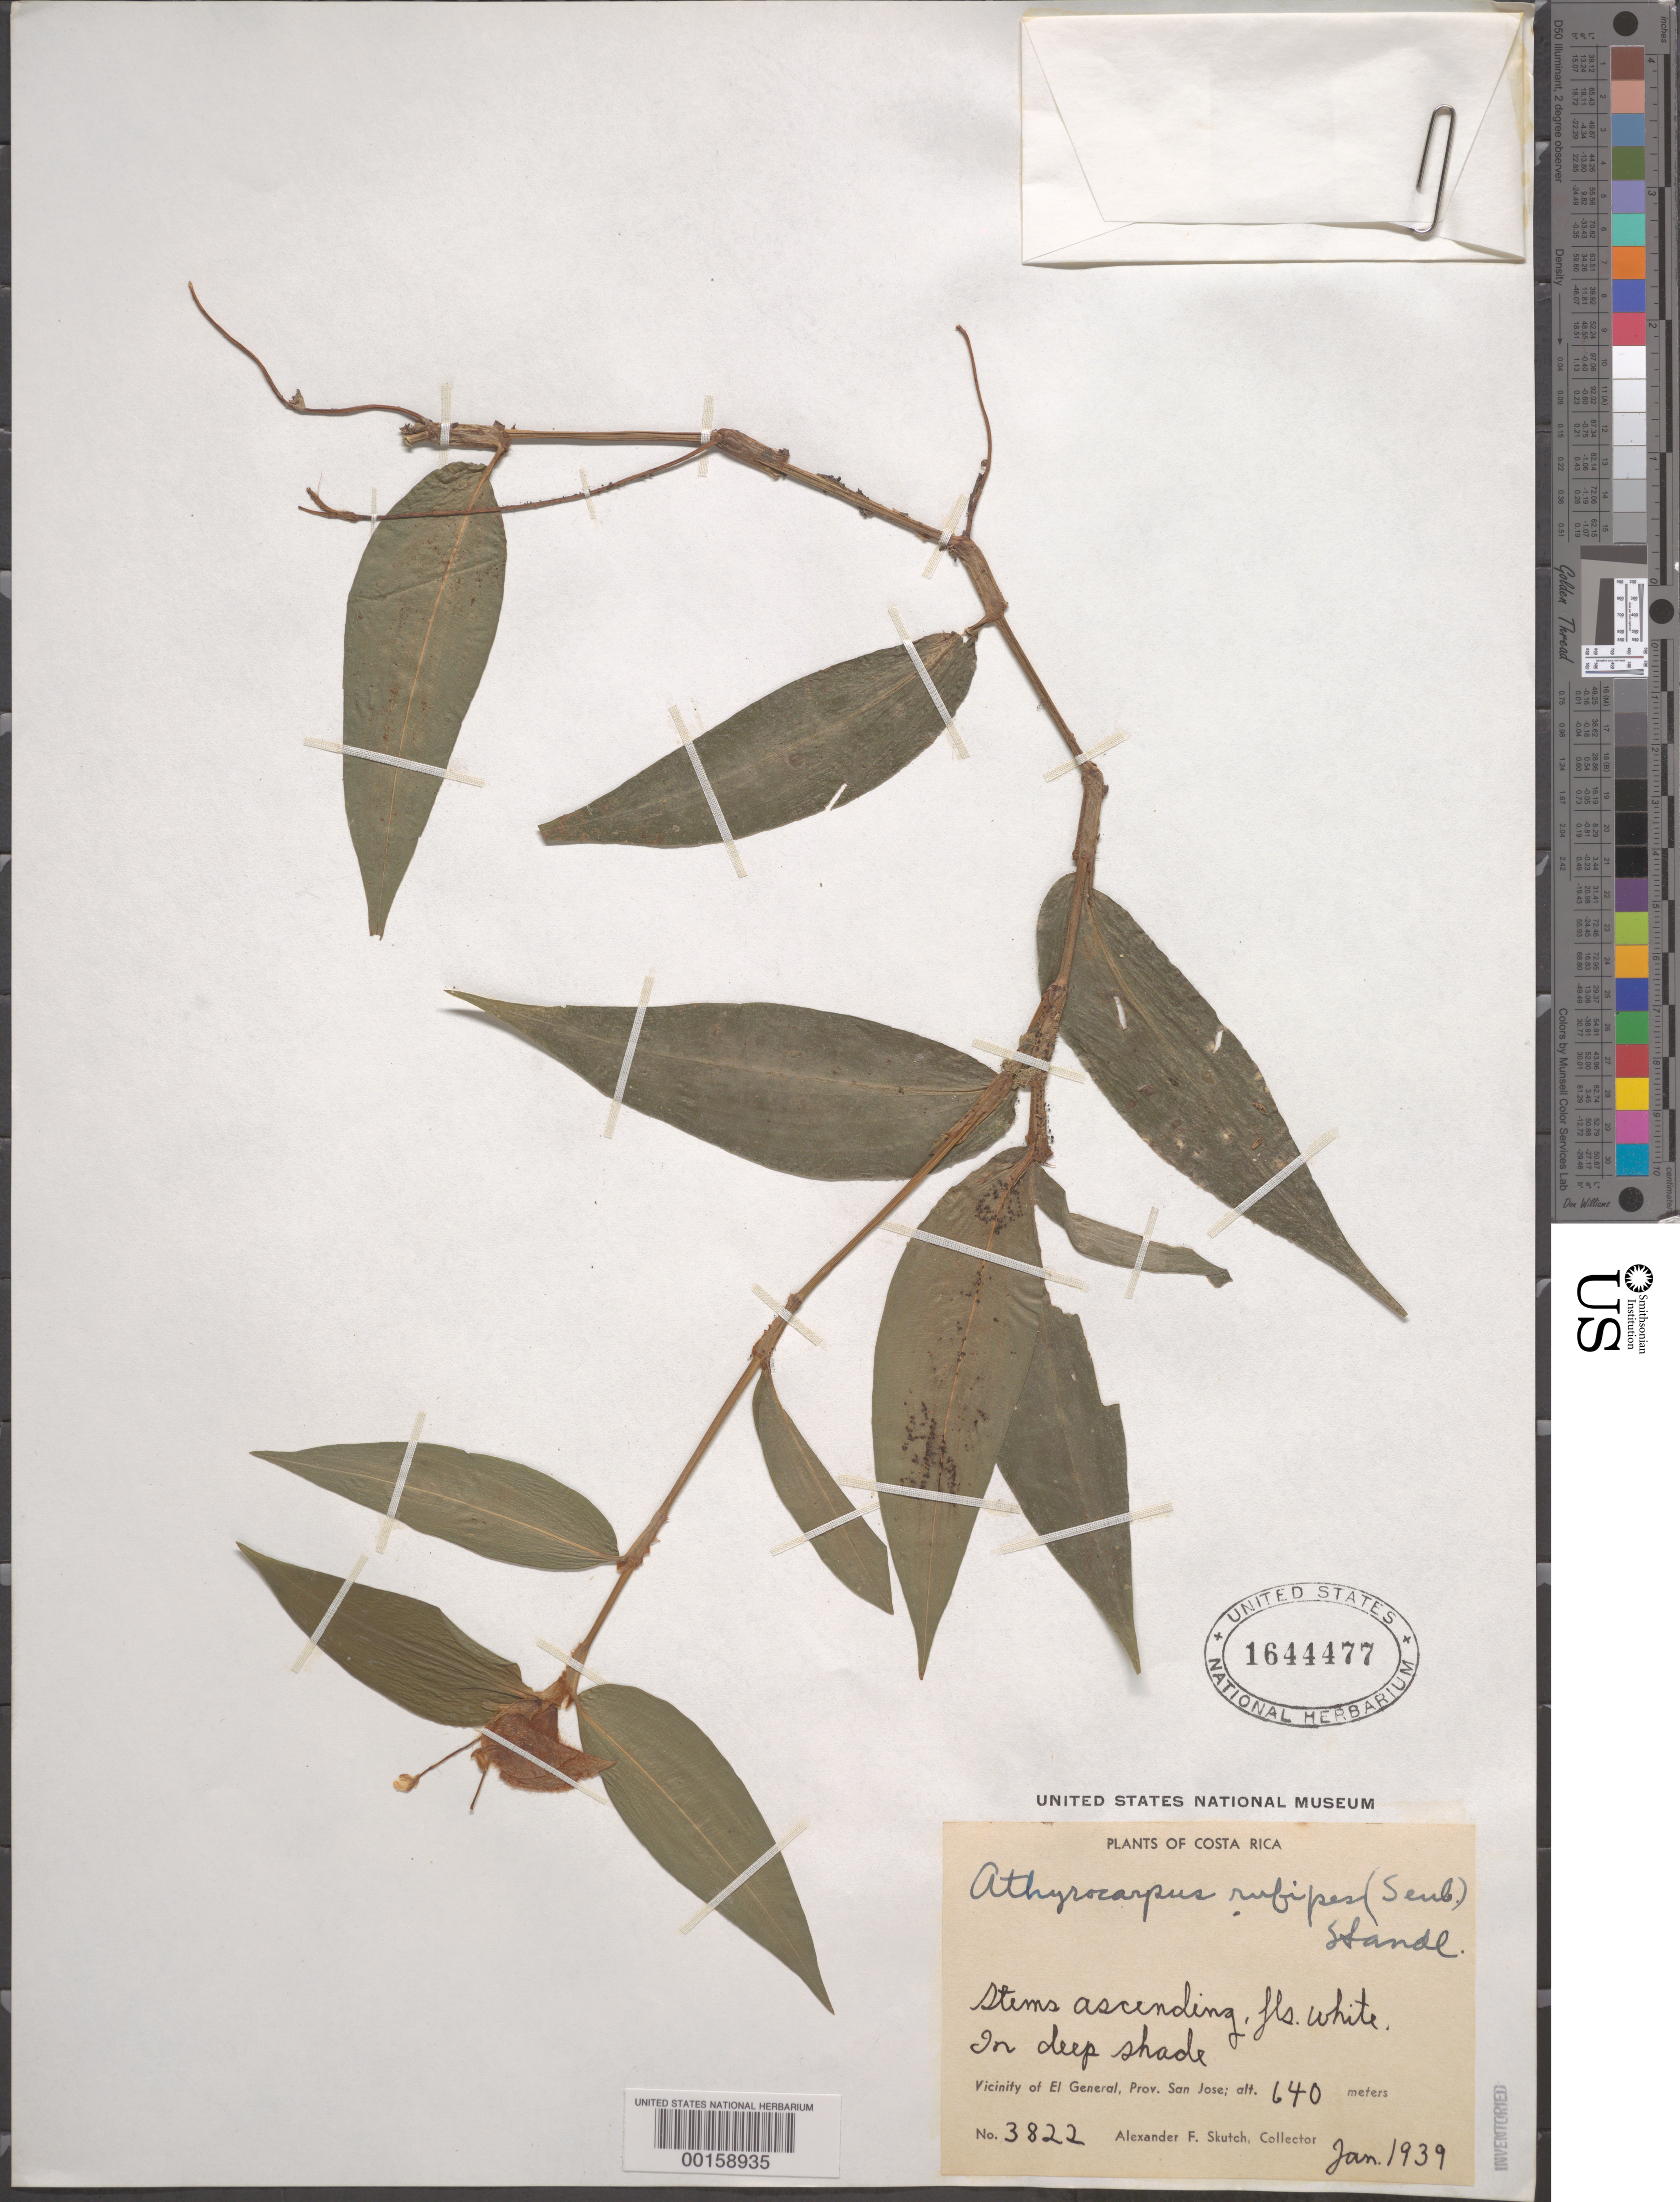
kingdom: Plantae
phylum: Tracheophyta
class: Liliopsida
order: Commelinales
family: Commelinaceae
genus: Commelina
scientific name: Commelina rufipes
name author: Seub.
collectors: A. F. Skutch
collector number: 3822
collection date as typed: Jan 1939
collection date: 1939-01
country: Costa Rica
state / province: San José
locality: El General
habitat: In deep shade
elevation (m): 640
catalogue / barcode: US 1644477